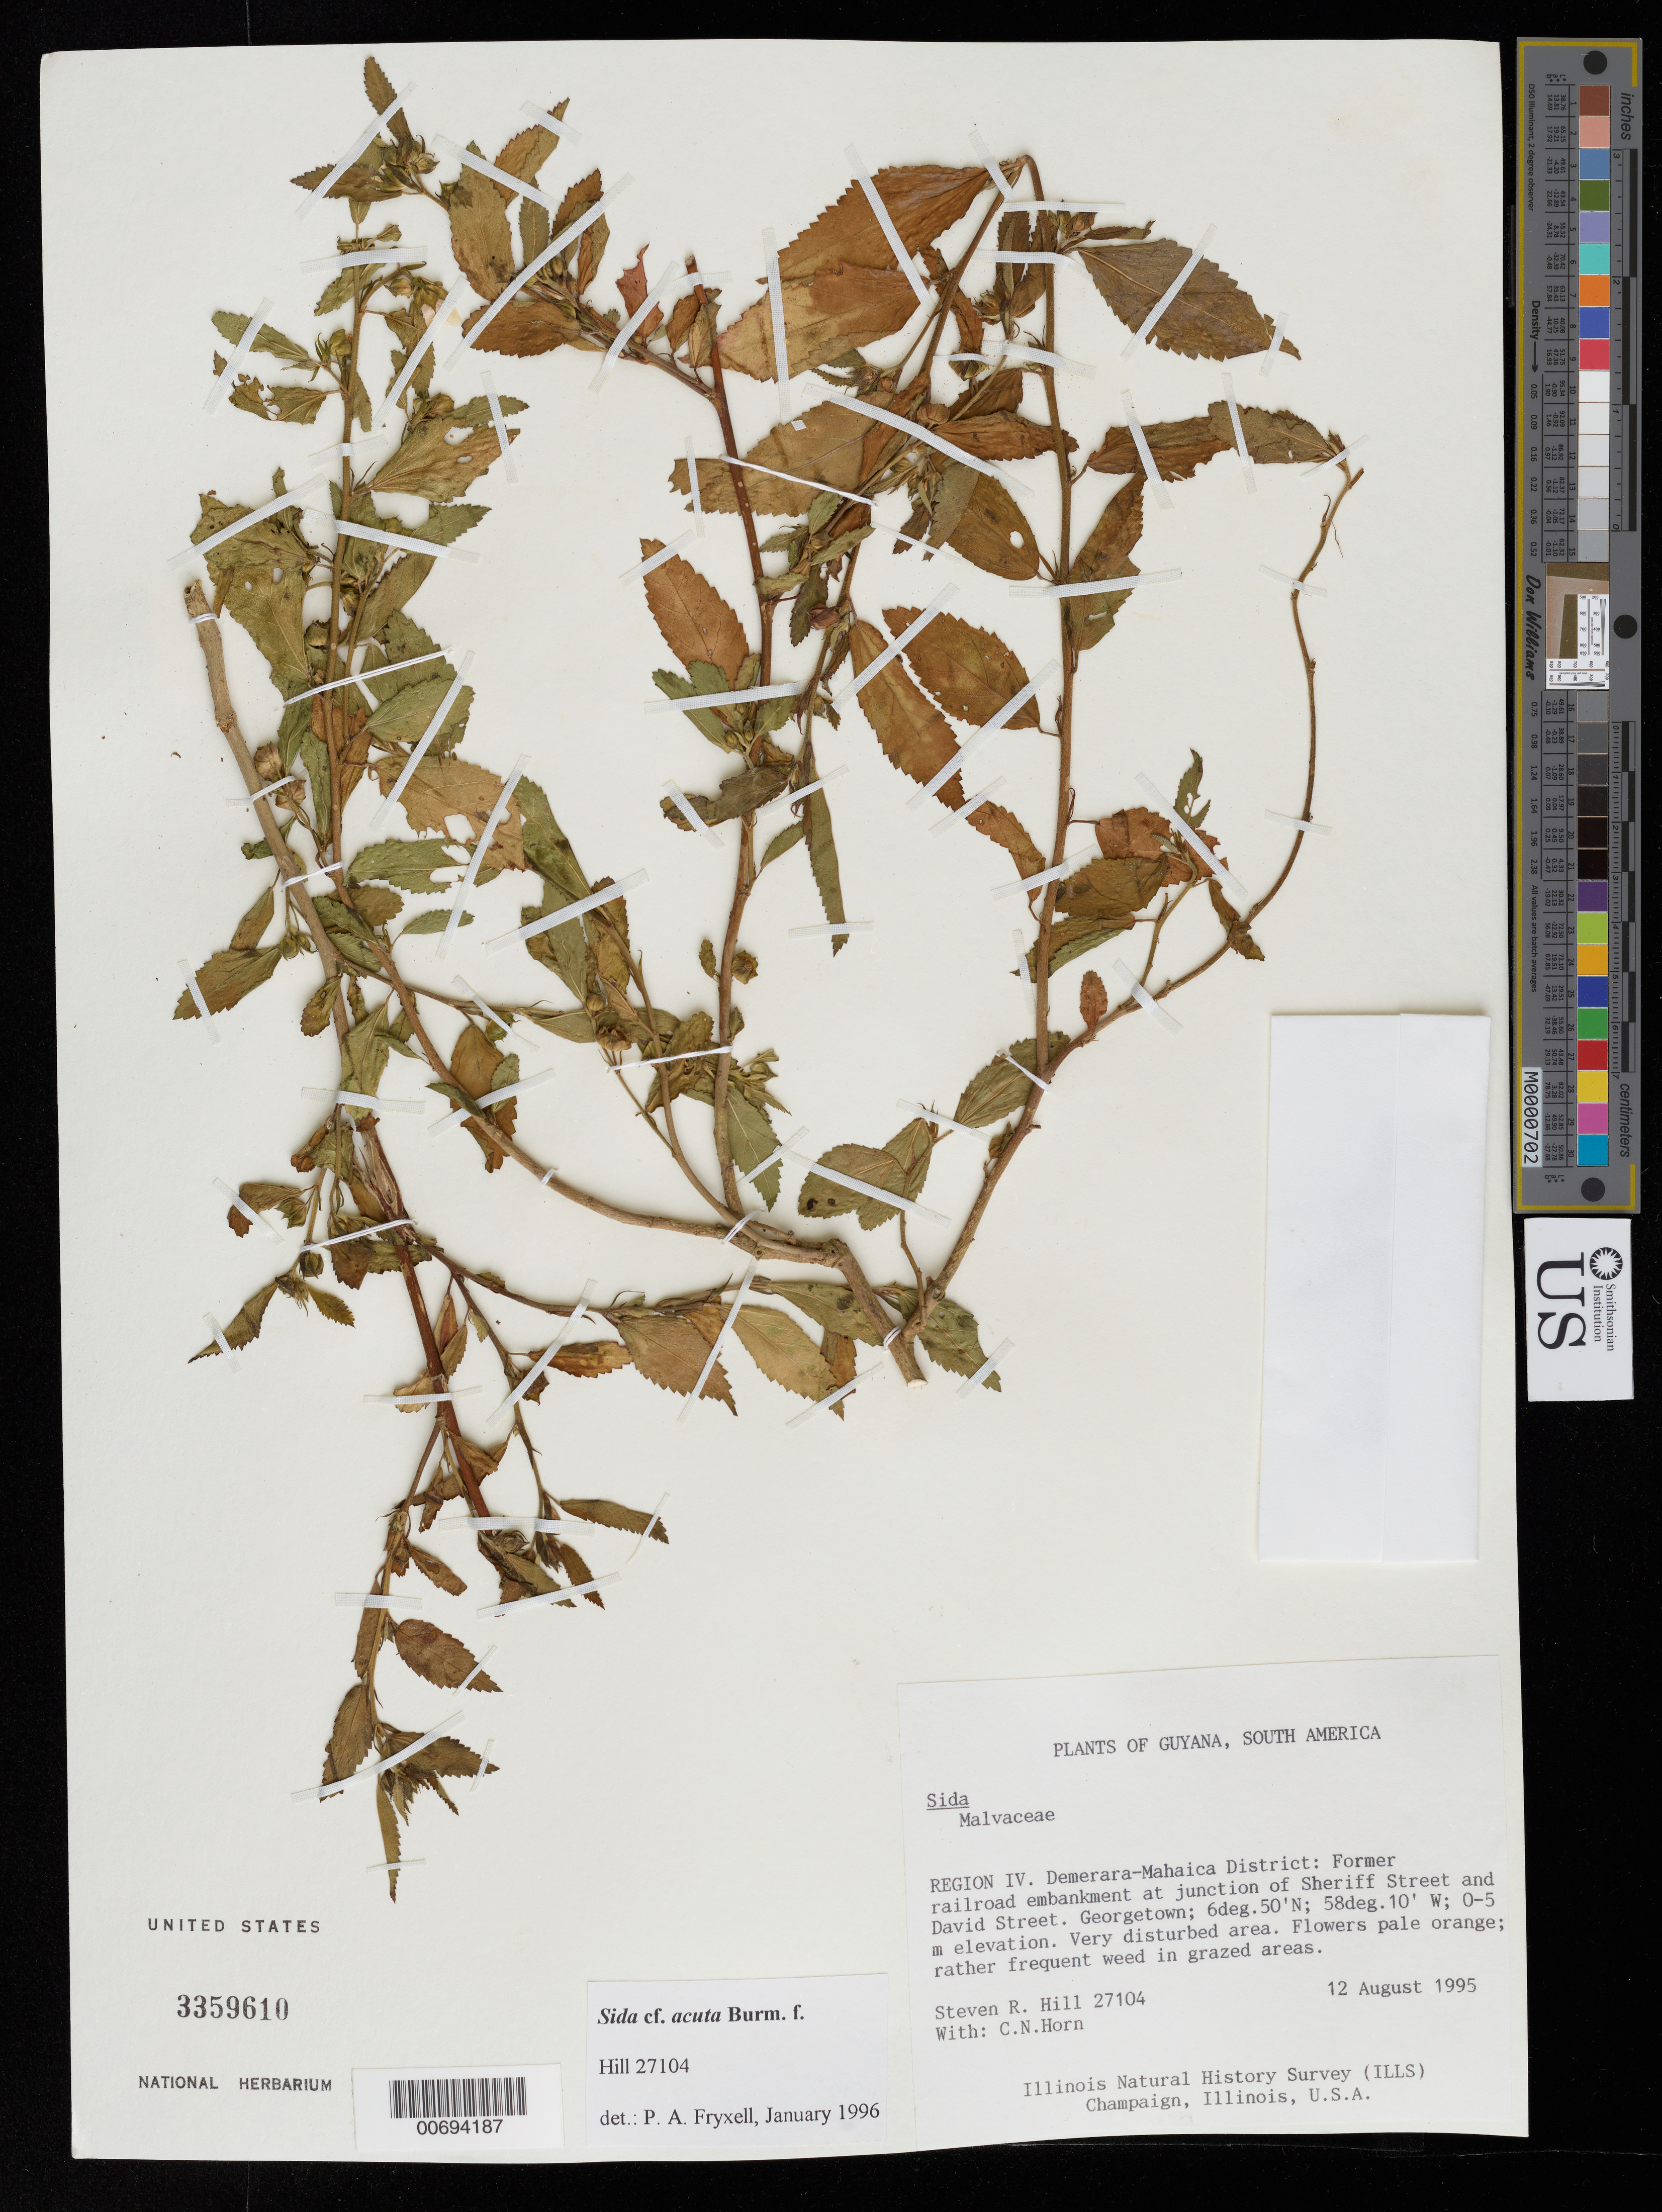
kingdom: Plantae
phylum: Tracheophyta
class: Magnoliopsida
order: Malvales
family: Malvaceae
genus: Sida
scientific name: Sida acuta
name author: Burm. f.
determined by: Fryxell, Paul A.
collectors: S. R. Hill & C. N. Horn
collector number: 27104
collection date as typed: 12-Aug-95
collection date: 1995-08-12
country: Guyana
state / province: Demerara-Mahaica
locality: Georgetown, junction of Sheriff Street & David Street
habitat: Former railroad embankment. Very disturbed area. Grazed area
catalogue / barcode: US 3359610